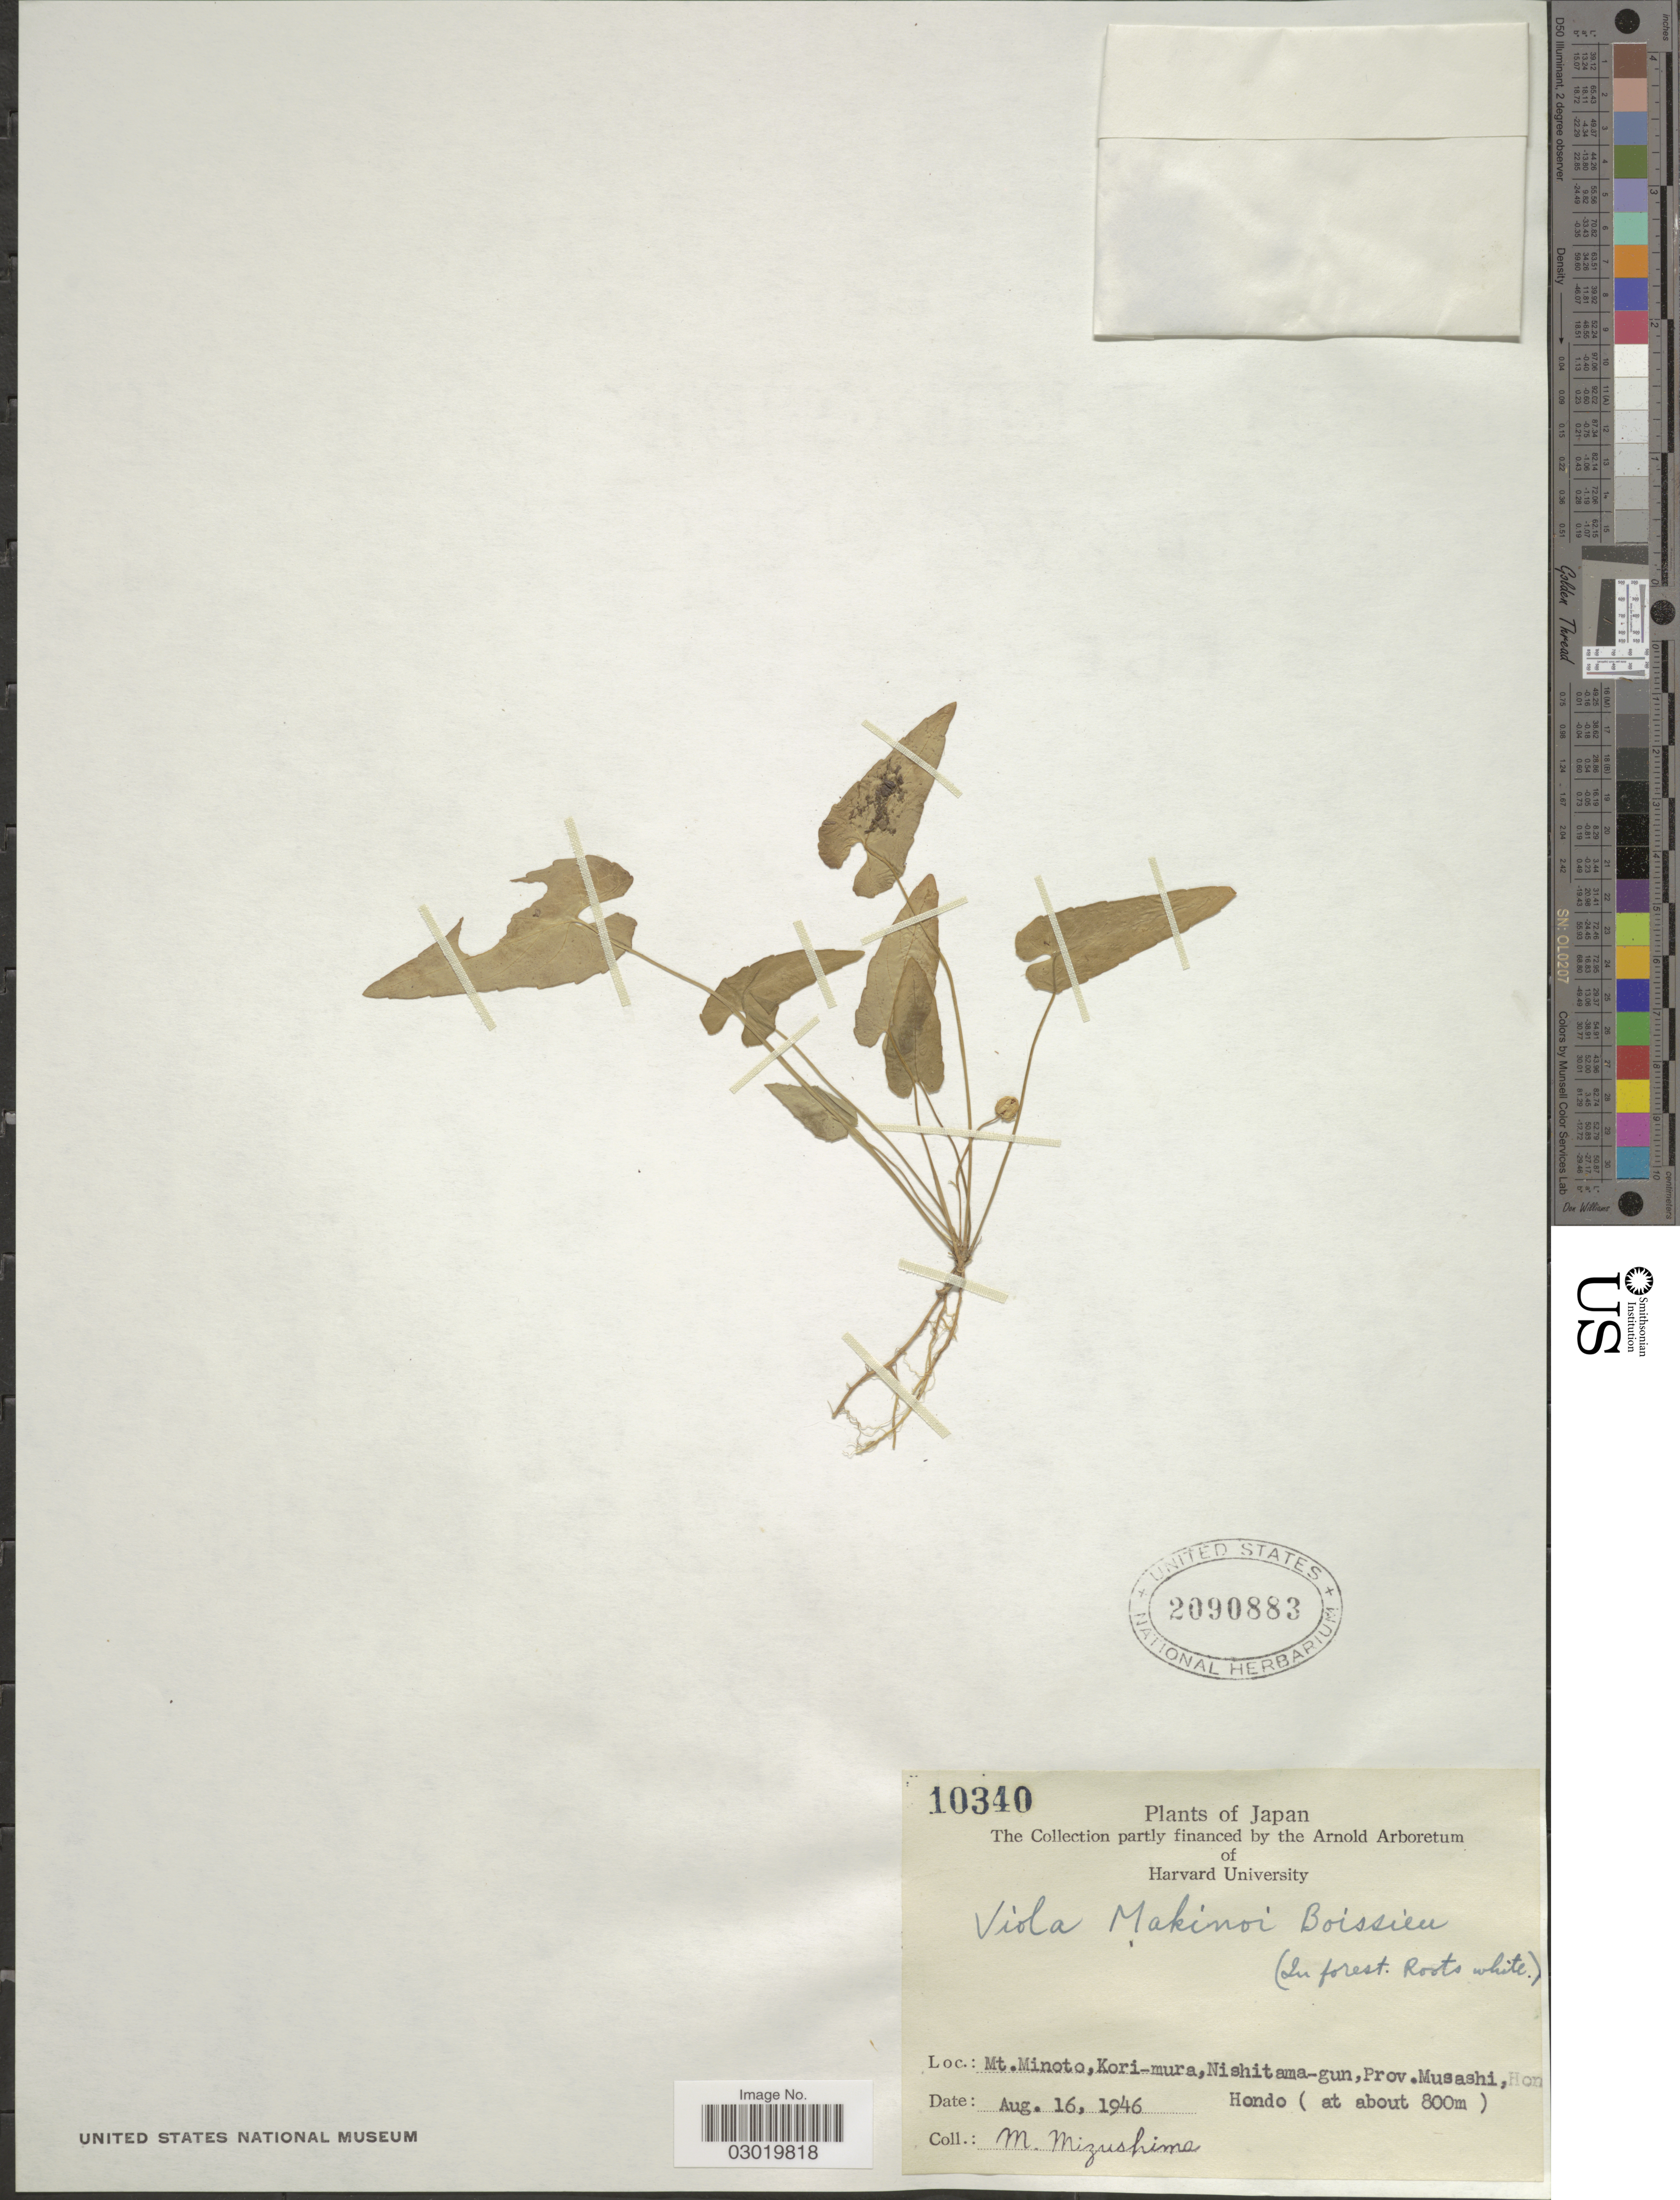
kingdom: Plantae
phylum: Tracheophyta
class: Magnoliopsida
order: Malpighiales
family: Violaceae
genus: Viola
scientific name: Viola makinoi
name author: H. Boissieu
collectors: M. Mizushima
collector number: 10340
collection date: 1946-08-16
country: Japan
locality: Mt. Minoto, Kori-mura, Nishitama-gun, Prov. Musashi, Hondo.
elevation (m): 800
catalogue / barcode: US 2090883